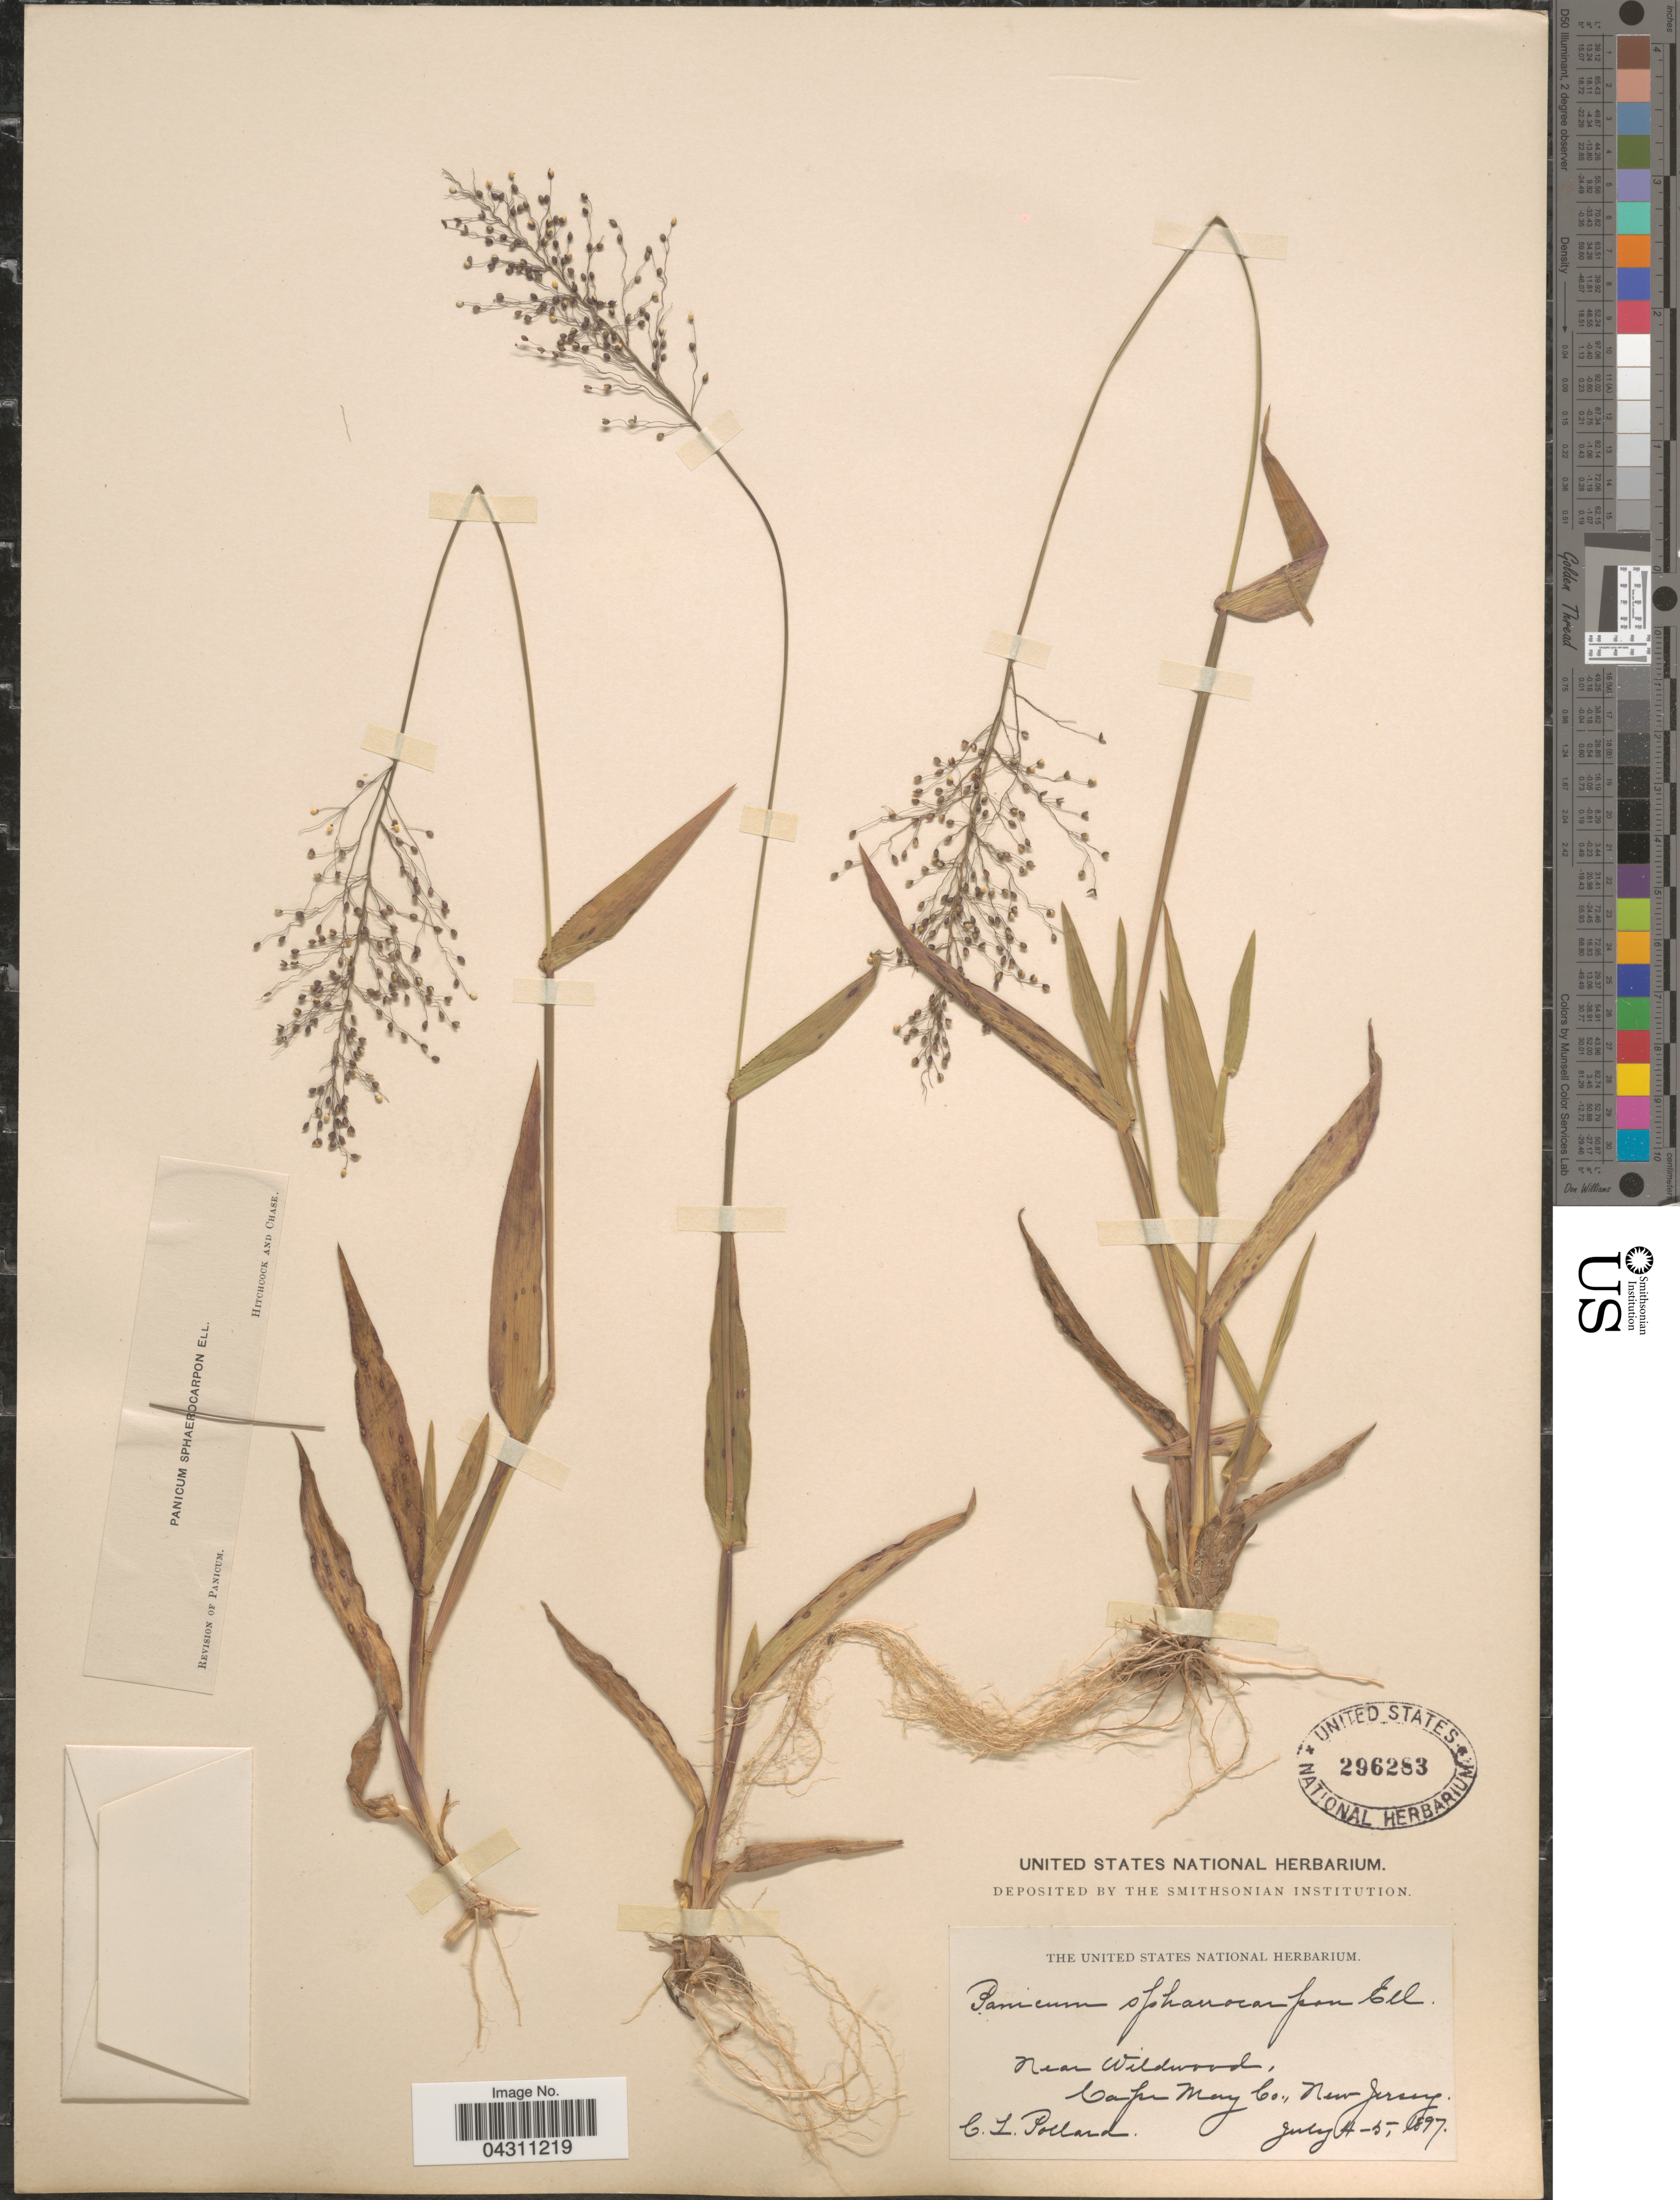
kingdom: Plantae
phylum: Tracheophyta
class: Liliopsida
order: Poales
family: Poaceae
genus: Dichanthelium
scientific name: Dichanthelium sphaerocarpon var. sphaerocarpon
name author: (Elliott) Gould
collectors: C. L. Pollard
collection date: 1897-07-04/1897-07-05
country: United States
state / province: New Jersey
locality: Near Wildwood, Cape May Co.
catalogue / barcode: US 296283